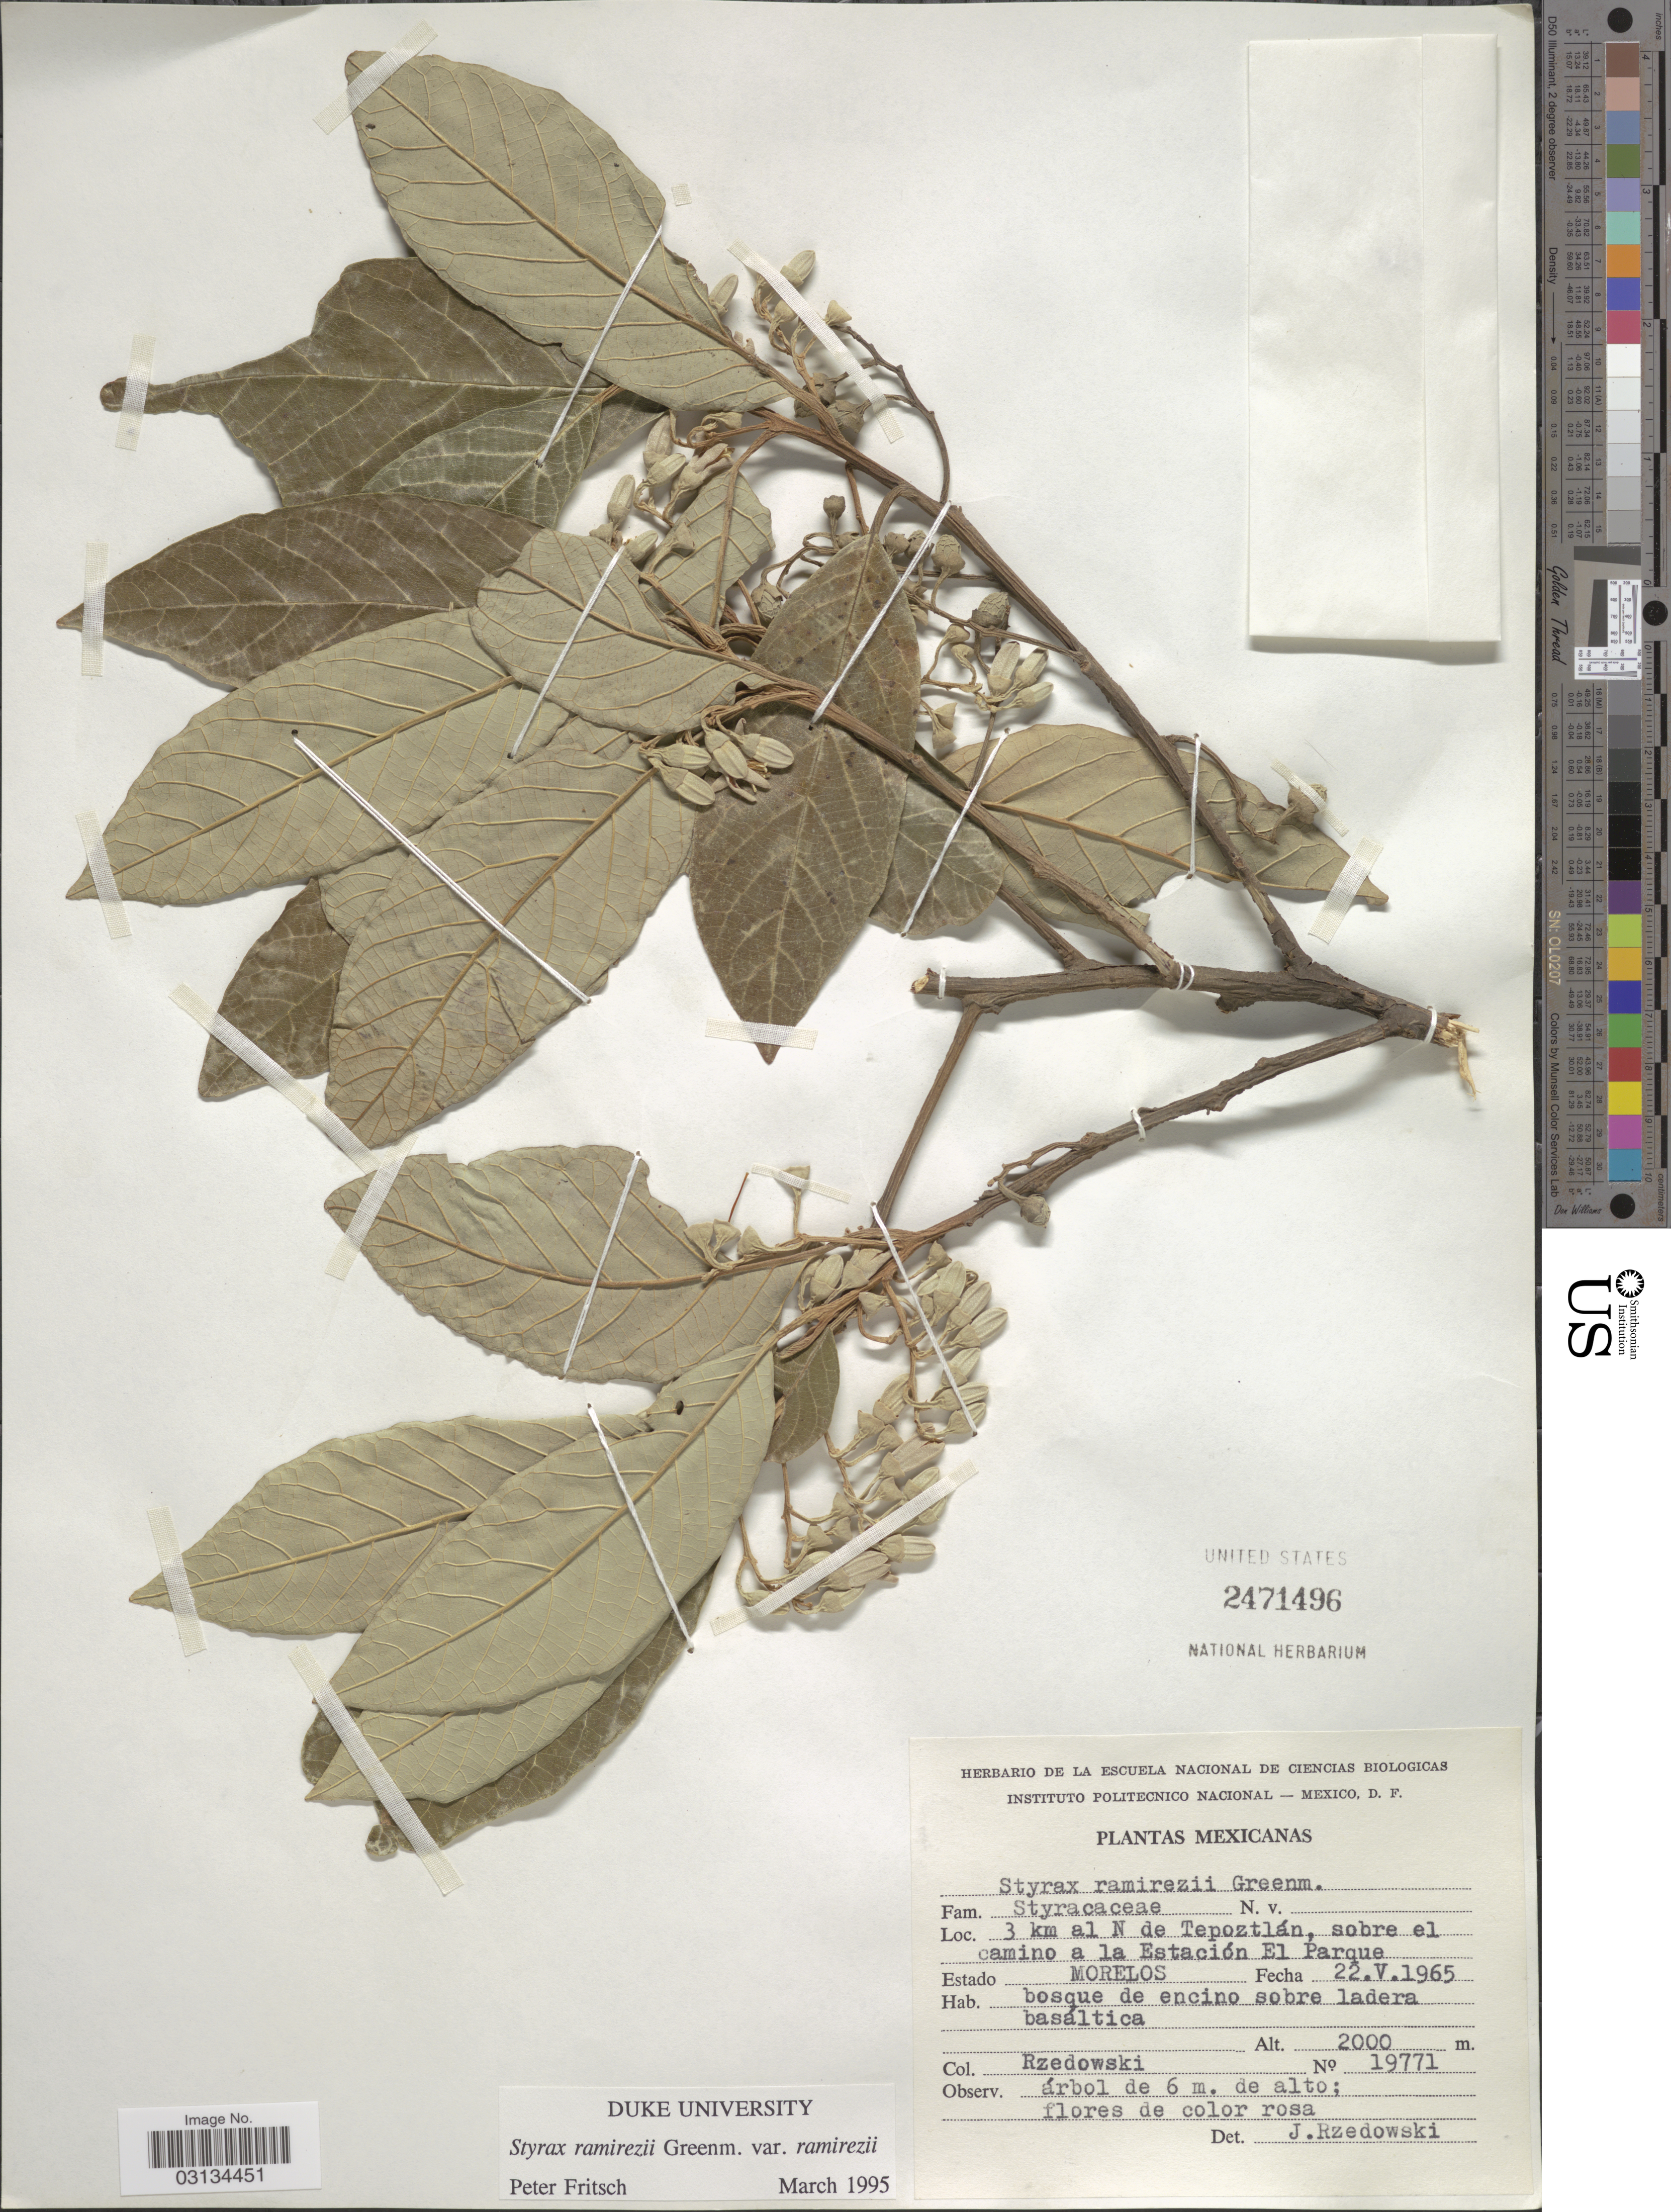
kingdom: Plantae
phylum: Tracheophyta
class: Magnoliopsida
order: Ericales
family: Styracaceae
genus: Styrax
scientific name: Styrax ramirezii var. ramirezii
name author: Greenm.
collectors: Rzedowski, --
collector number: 19771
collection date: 1965-05-22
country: Mexico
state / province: Morelos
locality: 3 km al N de Tepoztlán, sobre el camino a la Estación El Parque.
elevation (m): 2000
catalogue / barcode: US 2471496